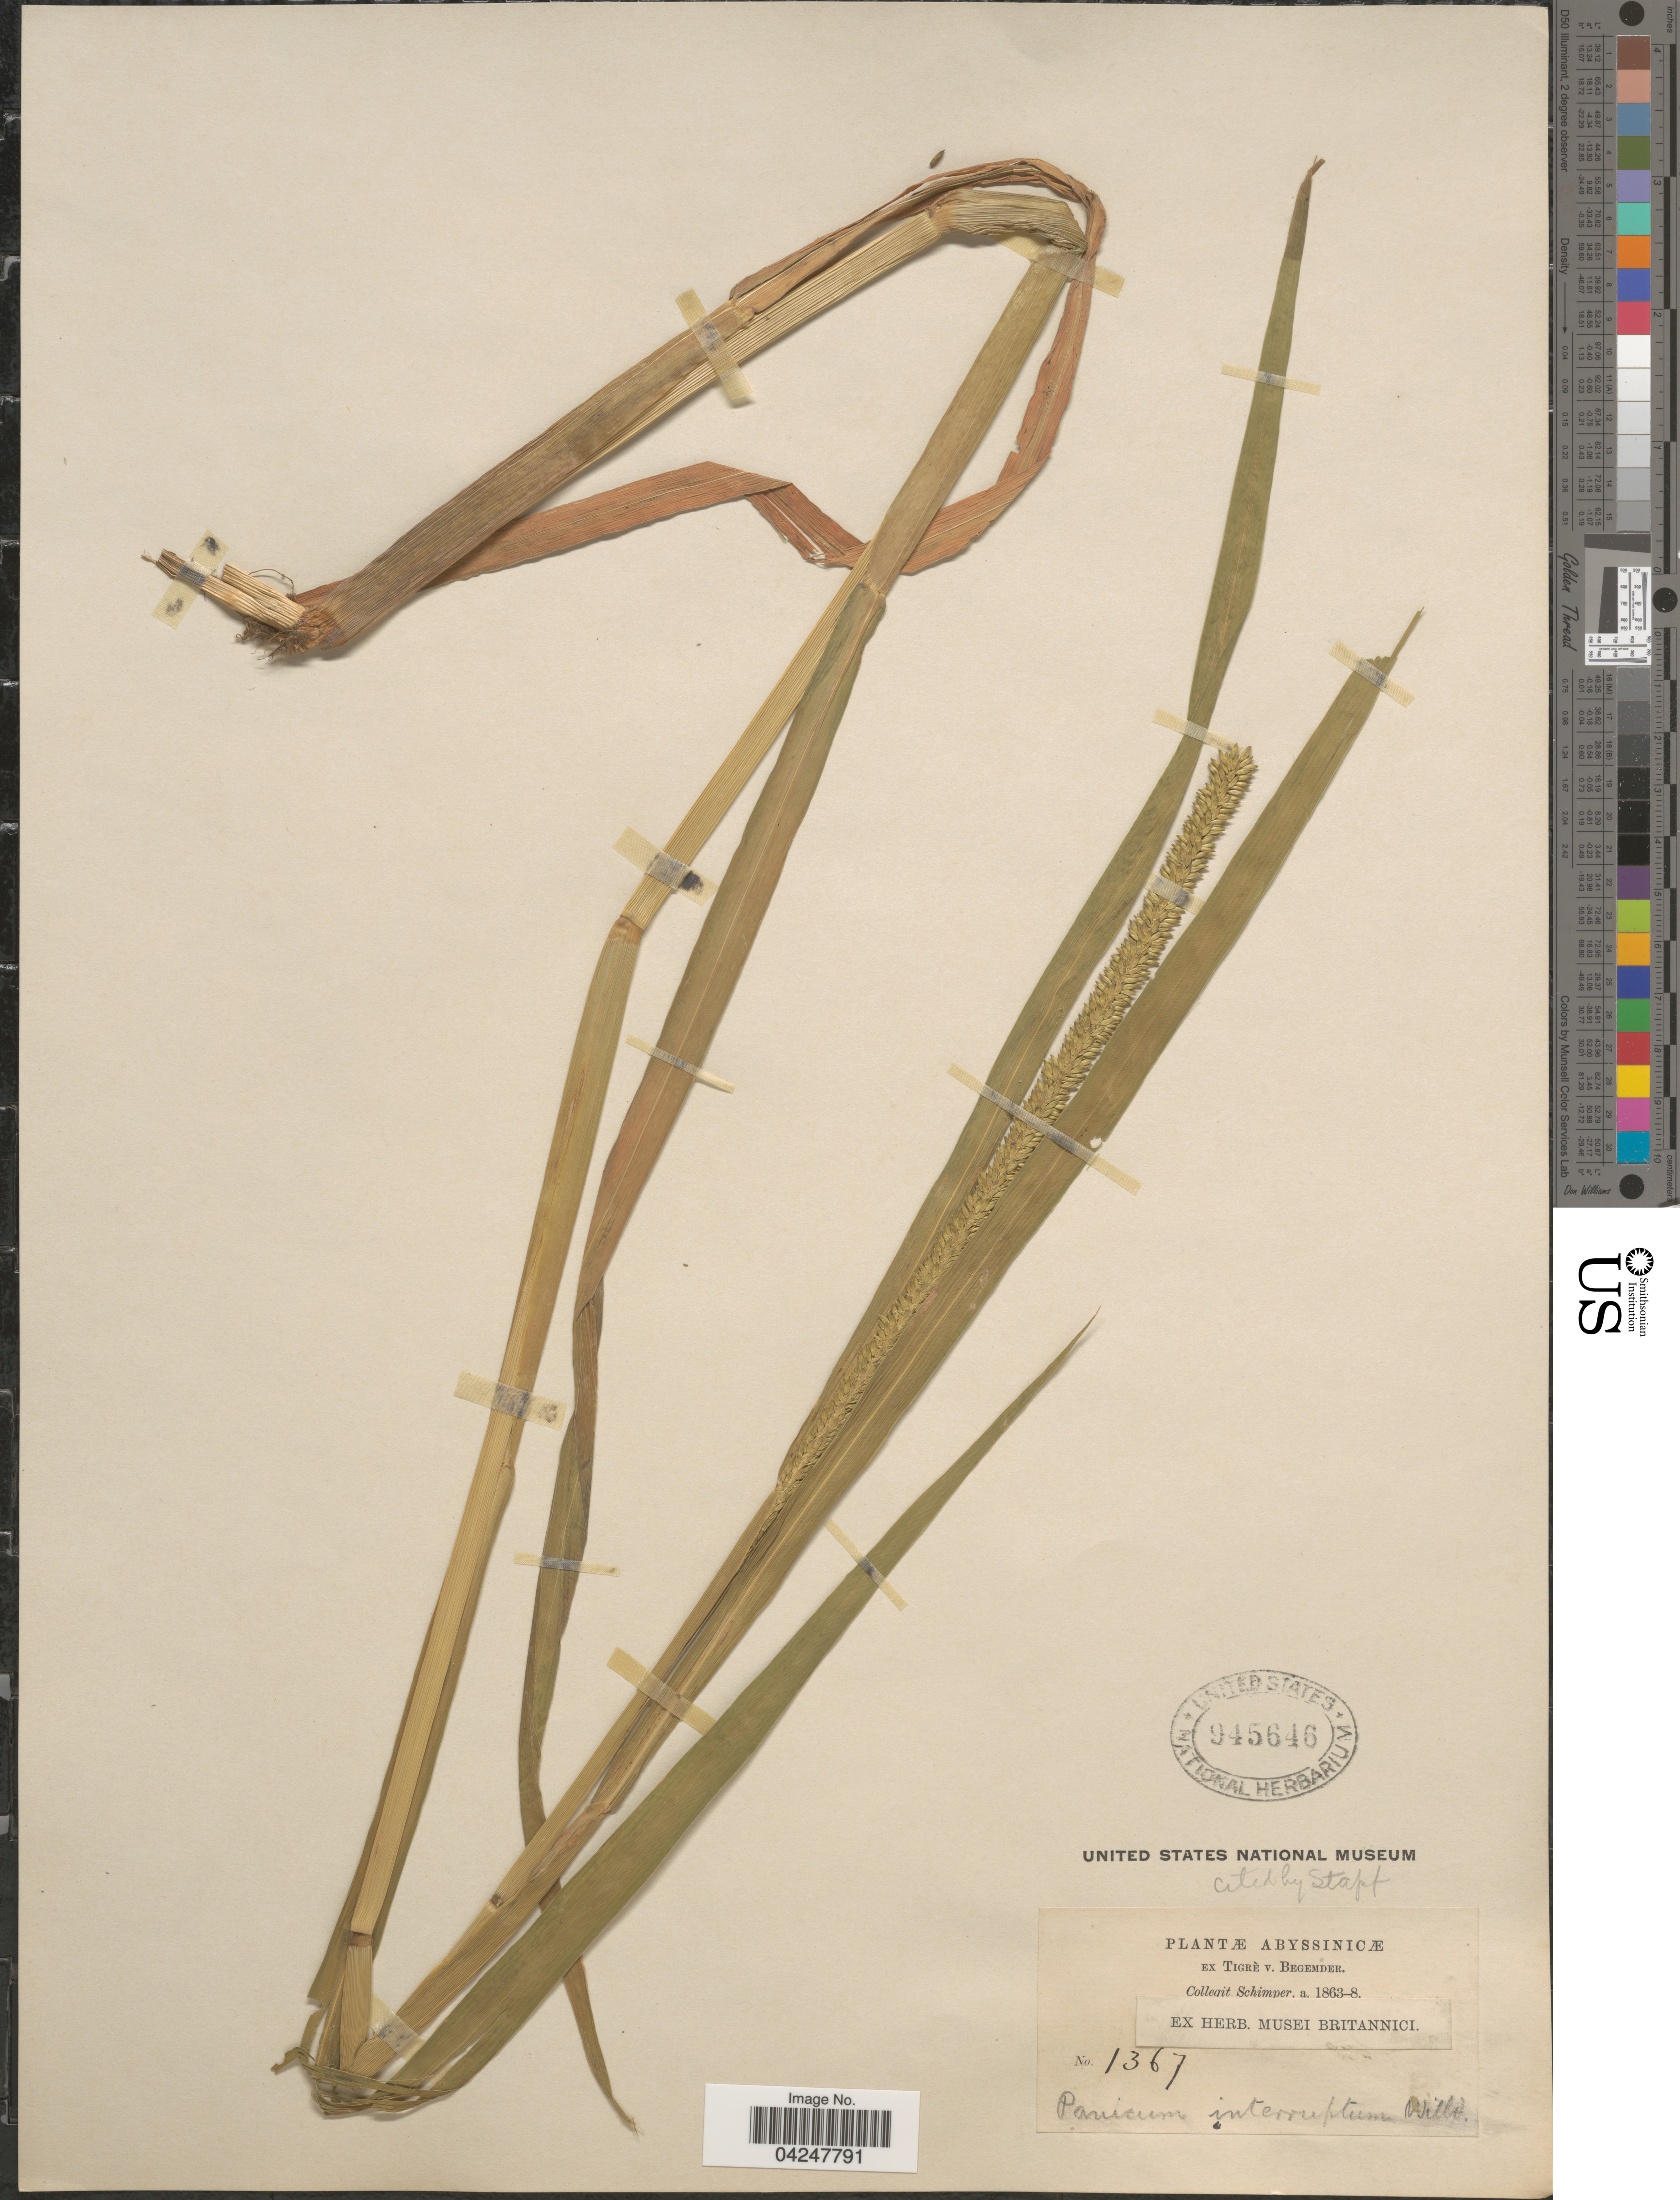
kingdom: Plantae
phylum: Tracheophyta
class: Liliopsida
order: Poales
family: Poaceae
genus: Sacciolepis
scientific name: Sacciolepis interrupta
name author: (Willd.) Stapf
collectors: -. Schimper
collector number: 1367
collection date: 1863/1868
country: Ethiopia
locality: Abyssinicæ.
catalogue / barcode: US 945646